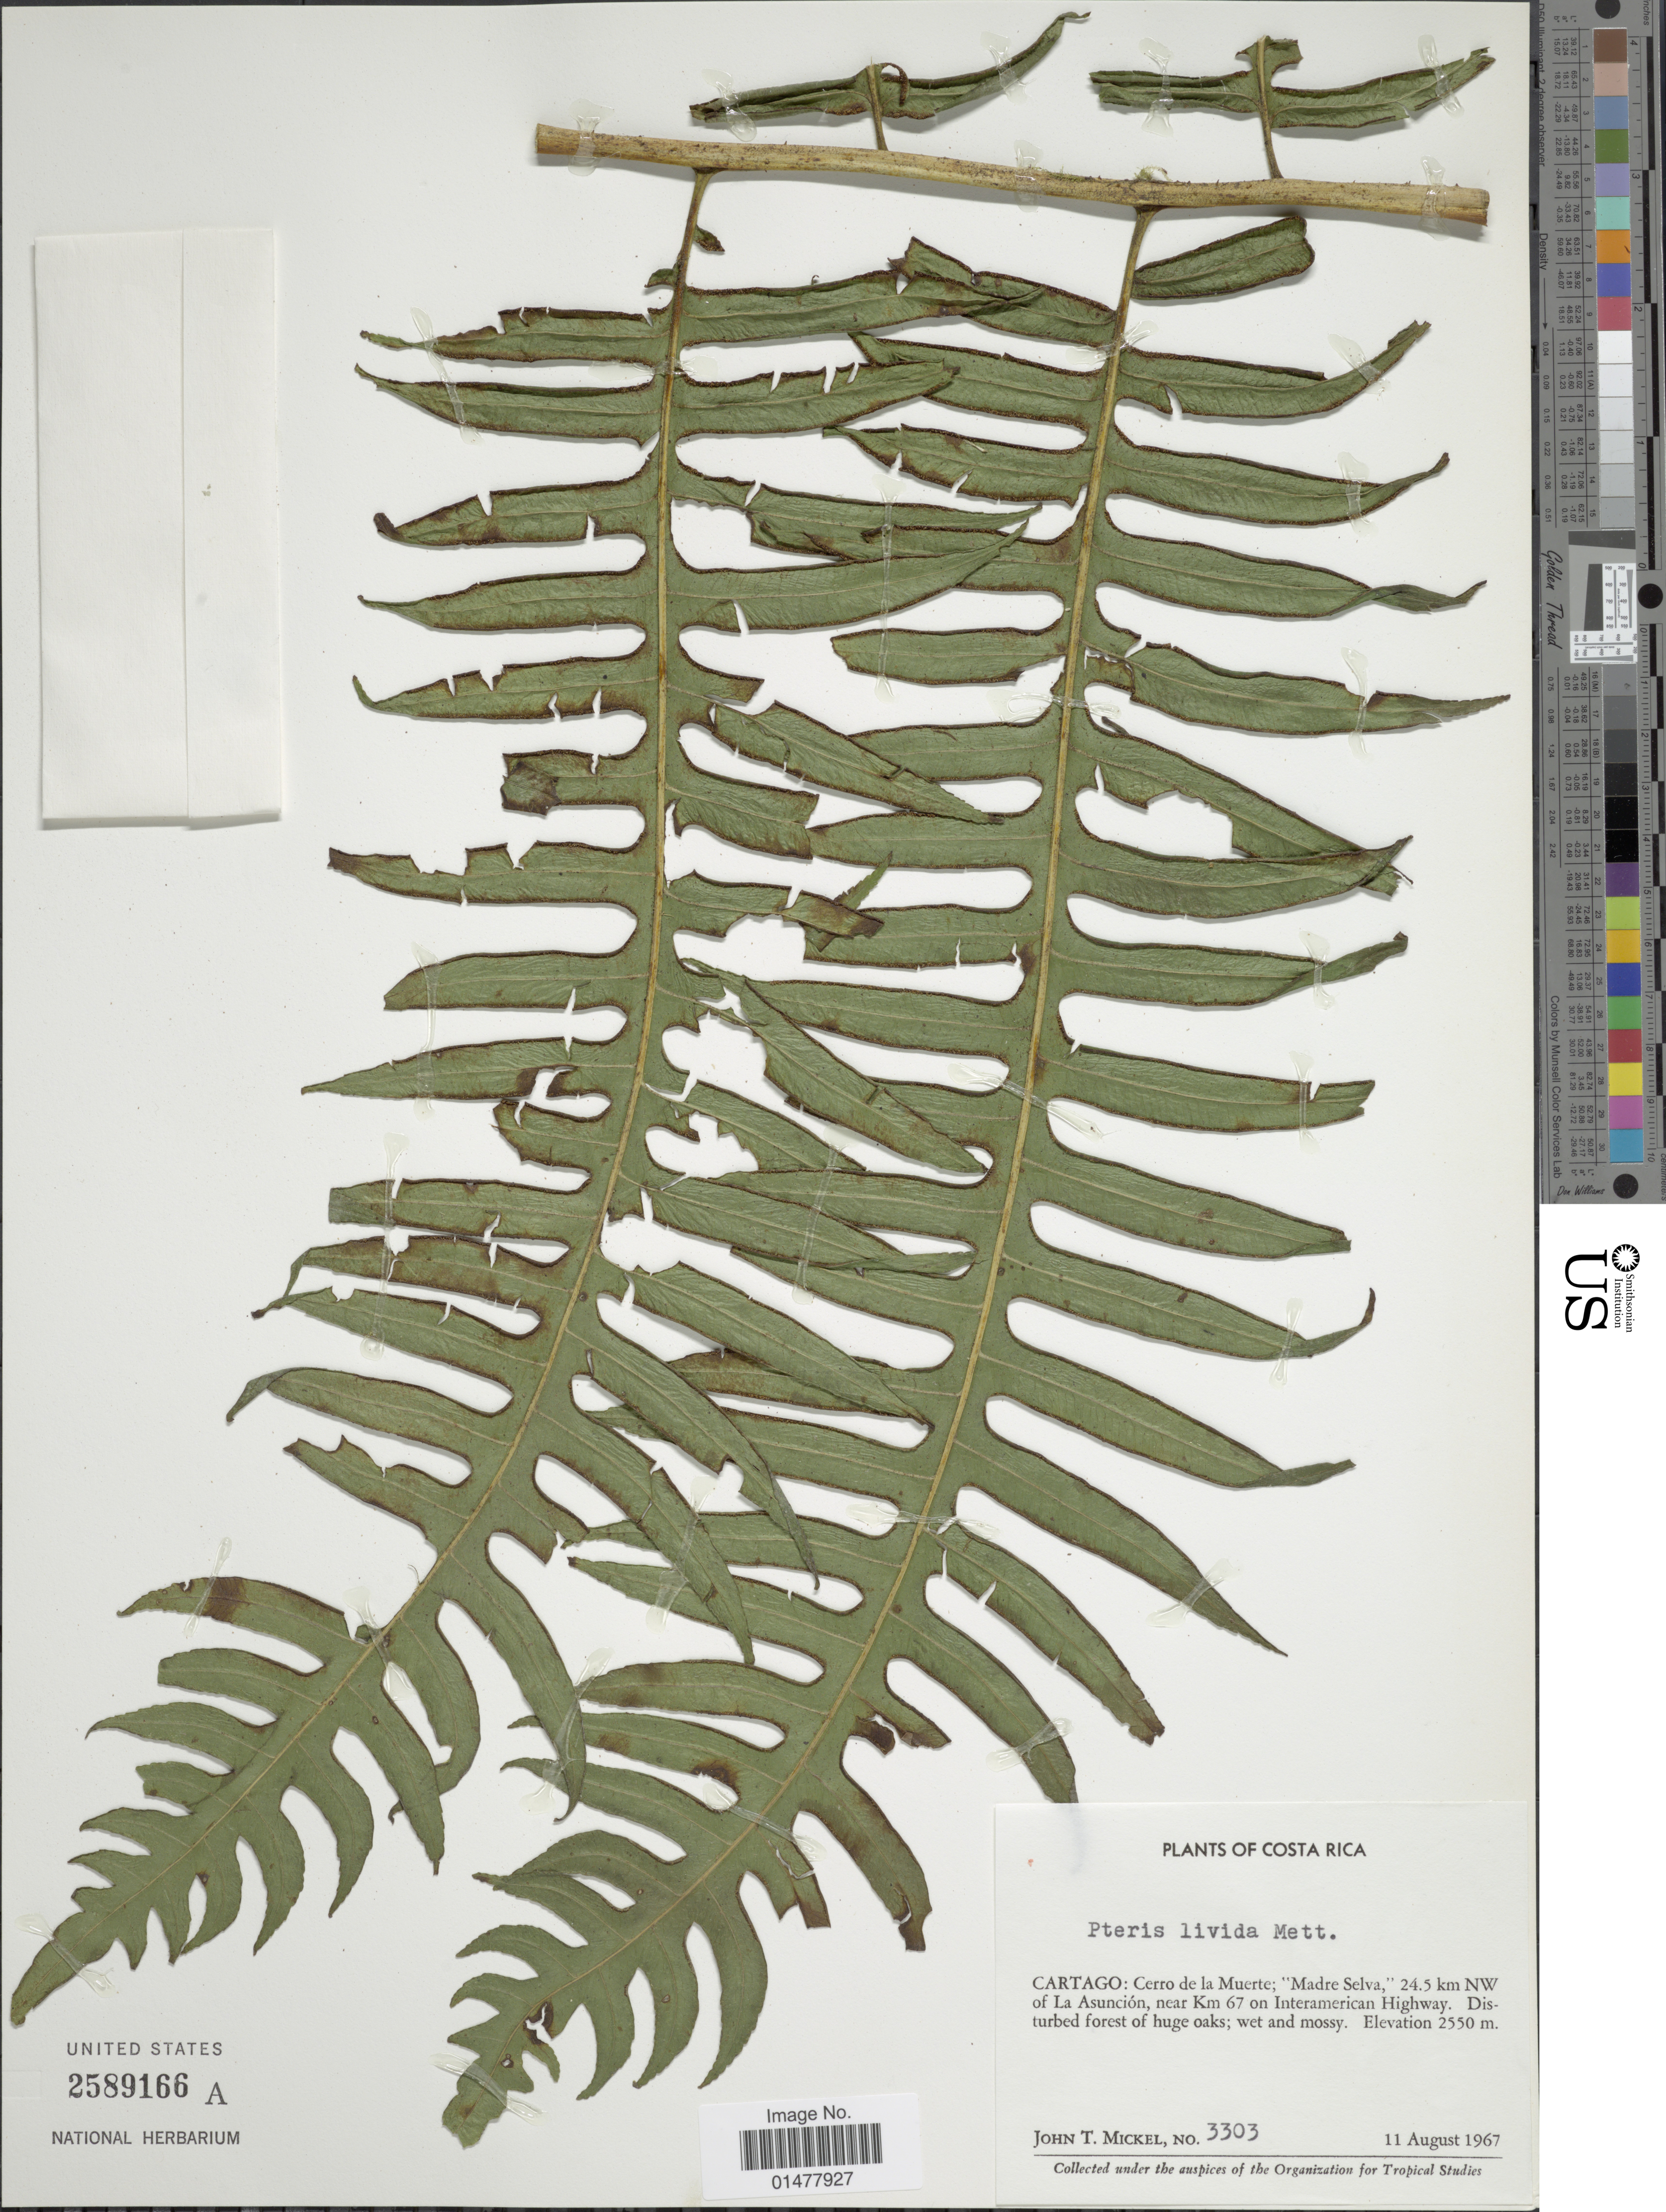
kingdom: Plantae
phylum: Tracheophyta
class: Polypodiopsida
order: Polypodiales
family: Pteridaceae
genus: Pteris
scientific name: Pteris navarrensis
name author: Christ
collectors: J. T. Mickel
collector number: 3303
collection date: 1967-08-11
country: Costa Rica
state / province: Cartago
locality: Cartago: Cerro de la Muerte; Madre Selca, 24.5 km NW of La Asuncion, near Km 67 on interamerican highway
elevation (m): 2550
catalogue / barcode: US 2589166A